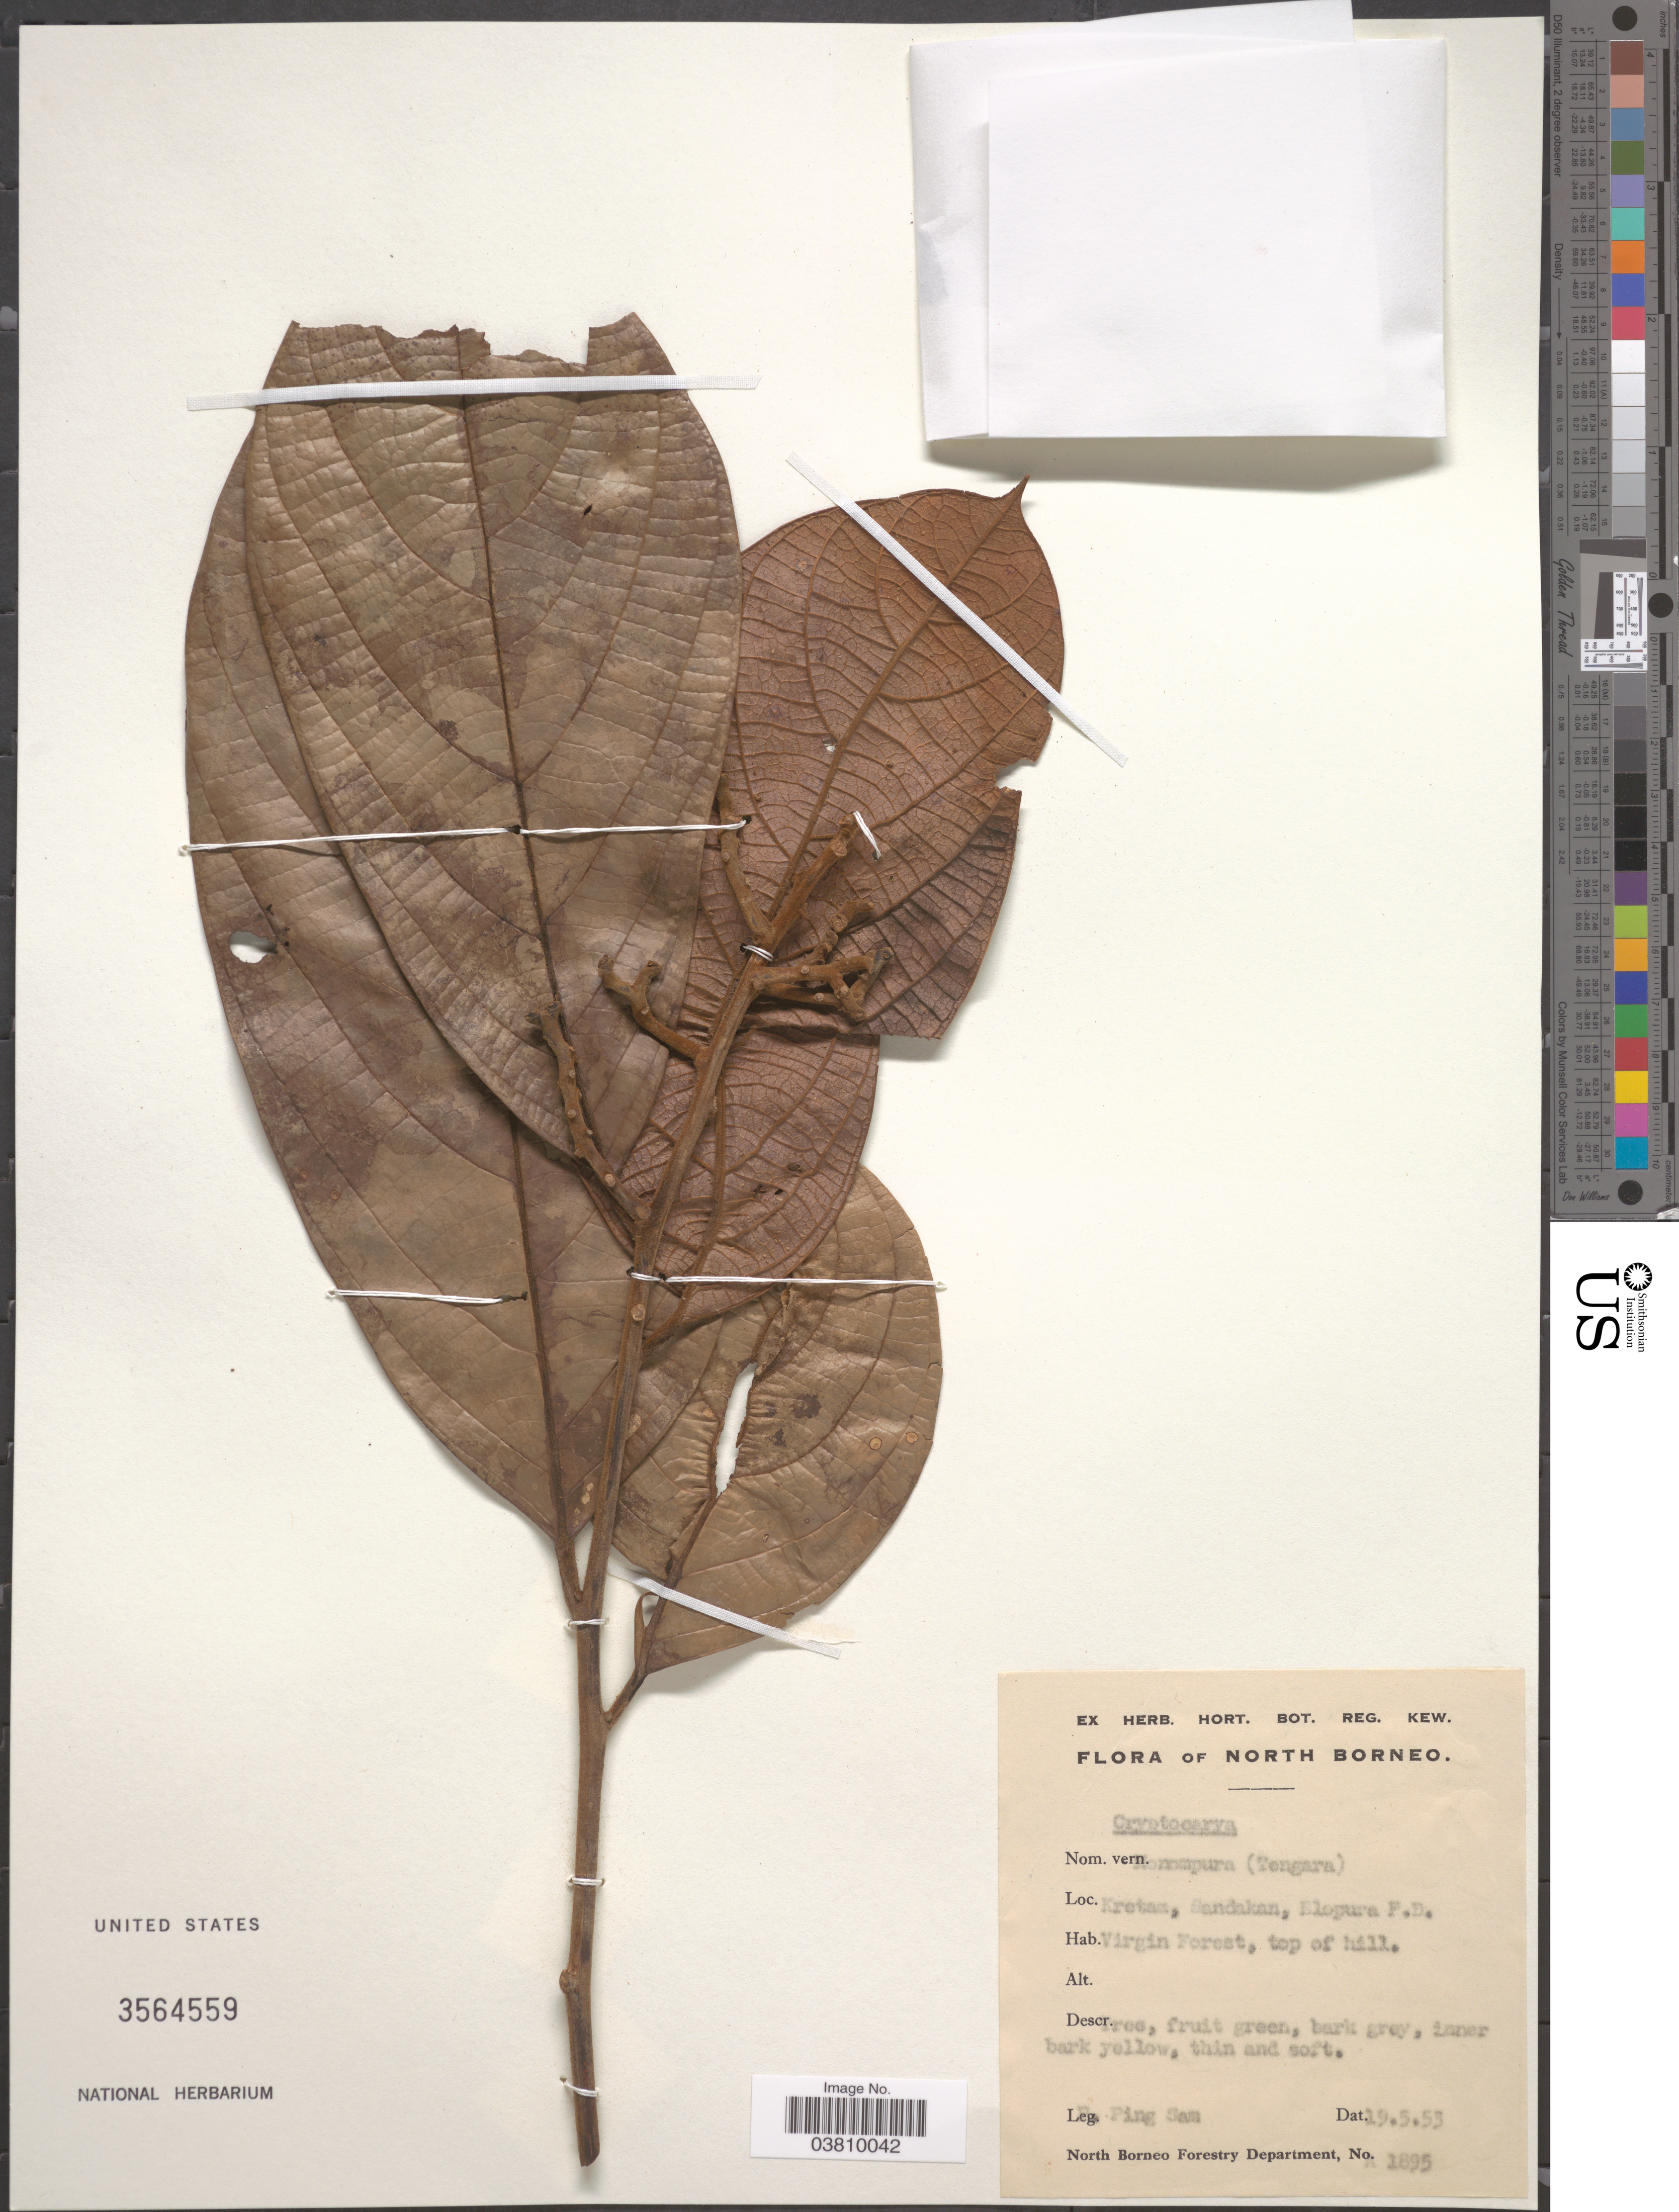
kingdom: Plantae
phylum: Tracheophyta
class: Magnoliopsida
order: Laurales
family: Lauraceae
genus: Cryptocarya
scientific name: Cryptocarya sp.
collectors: P.P. Sam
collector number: A1895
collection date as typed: Transcribed d/m/y: 19/5/53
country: Malaysia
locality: North Borneo. Kretam [interpreted], Sandakan, Blopura F. D.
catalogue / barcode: US 3564559